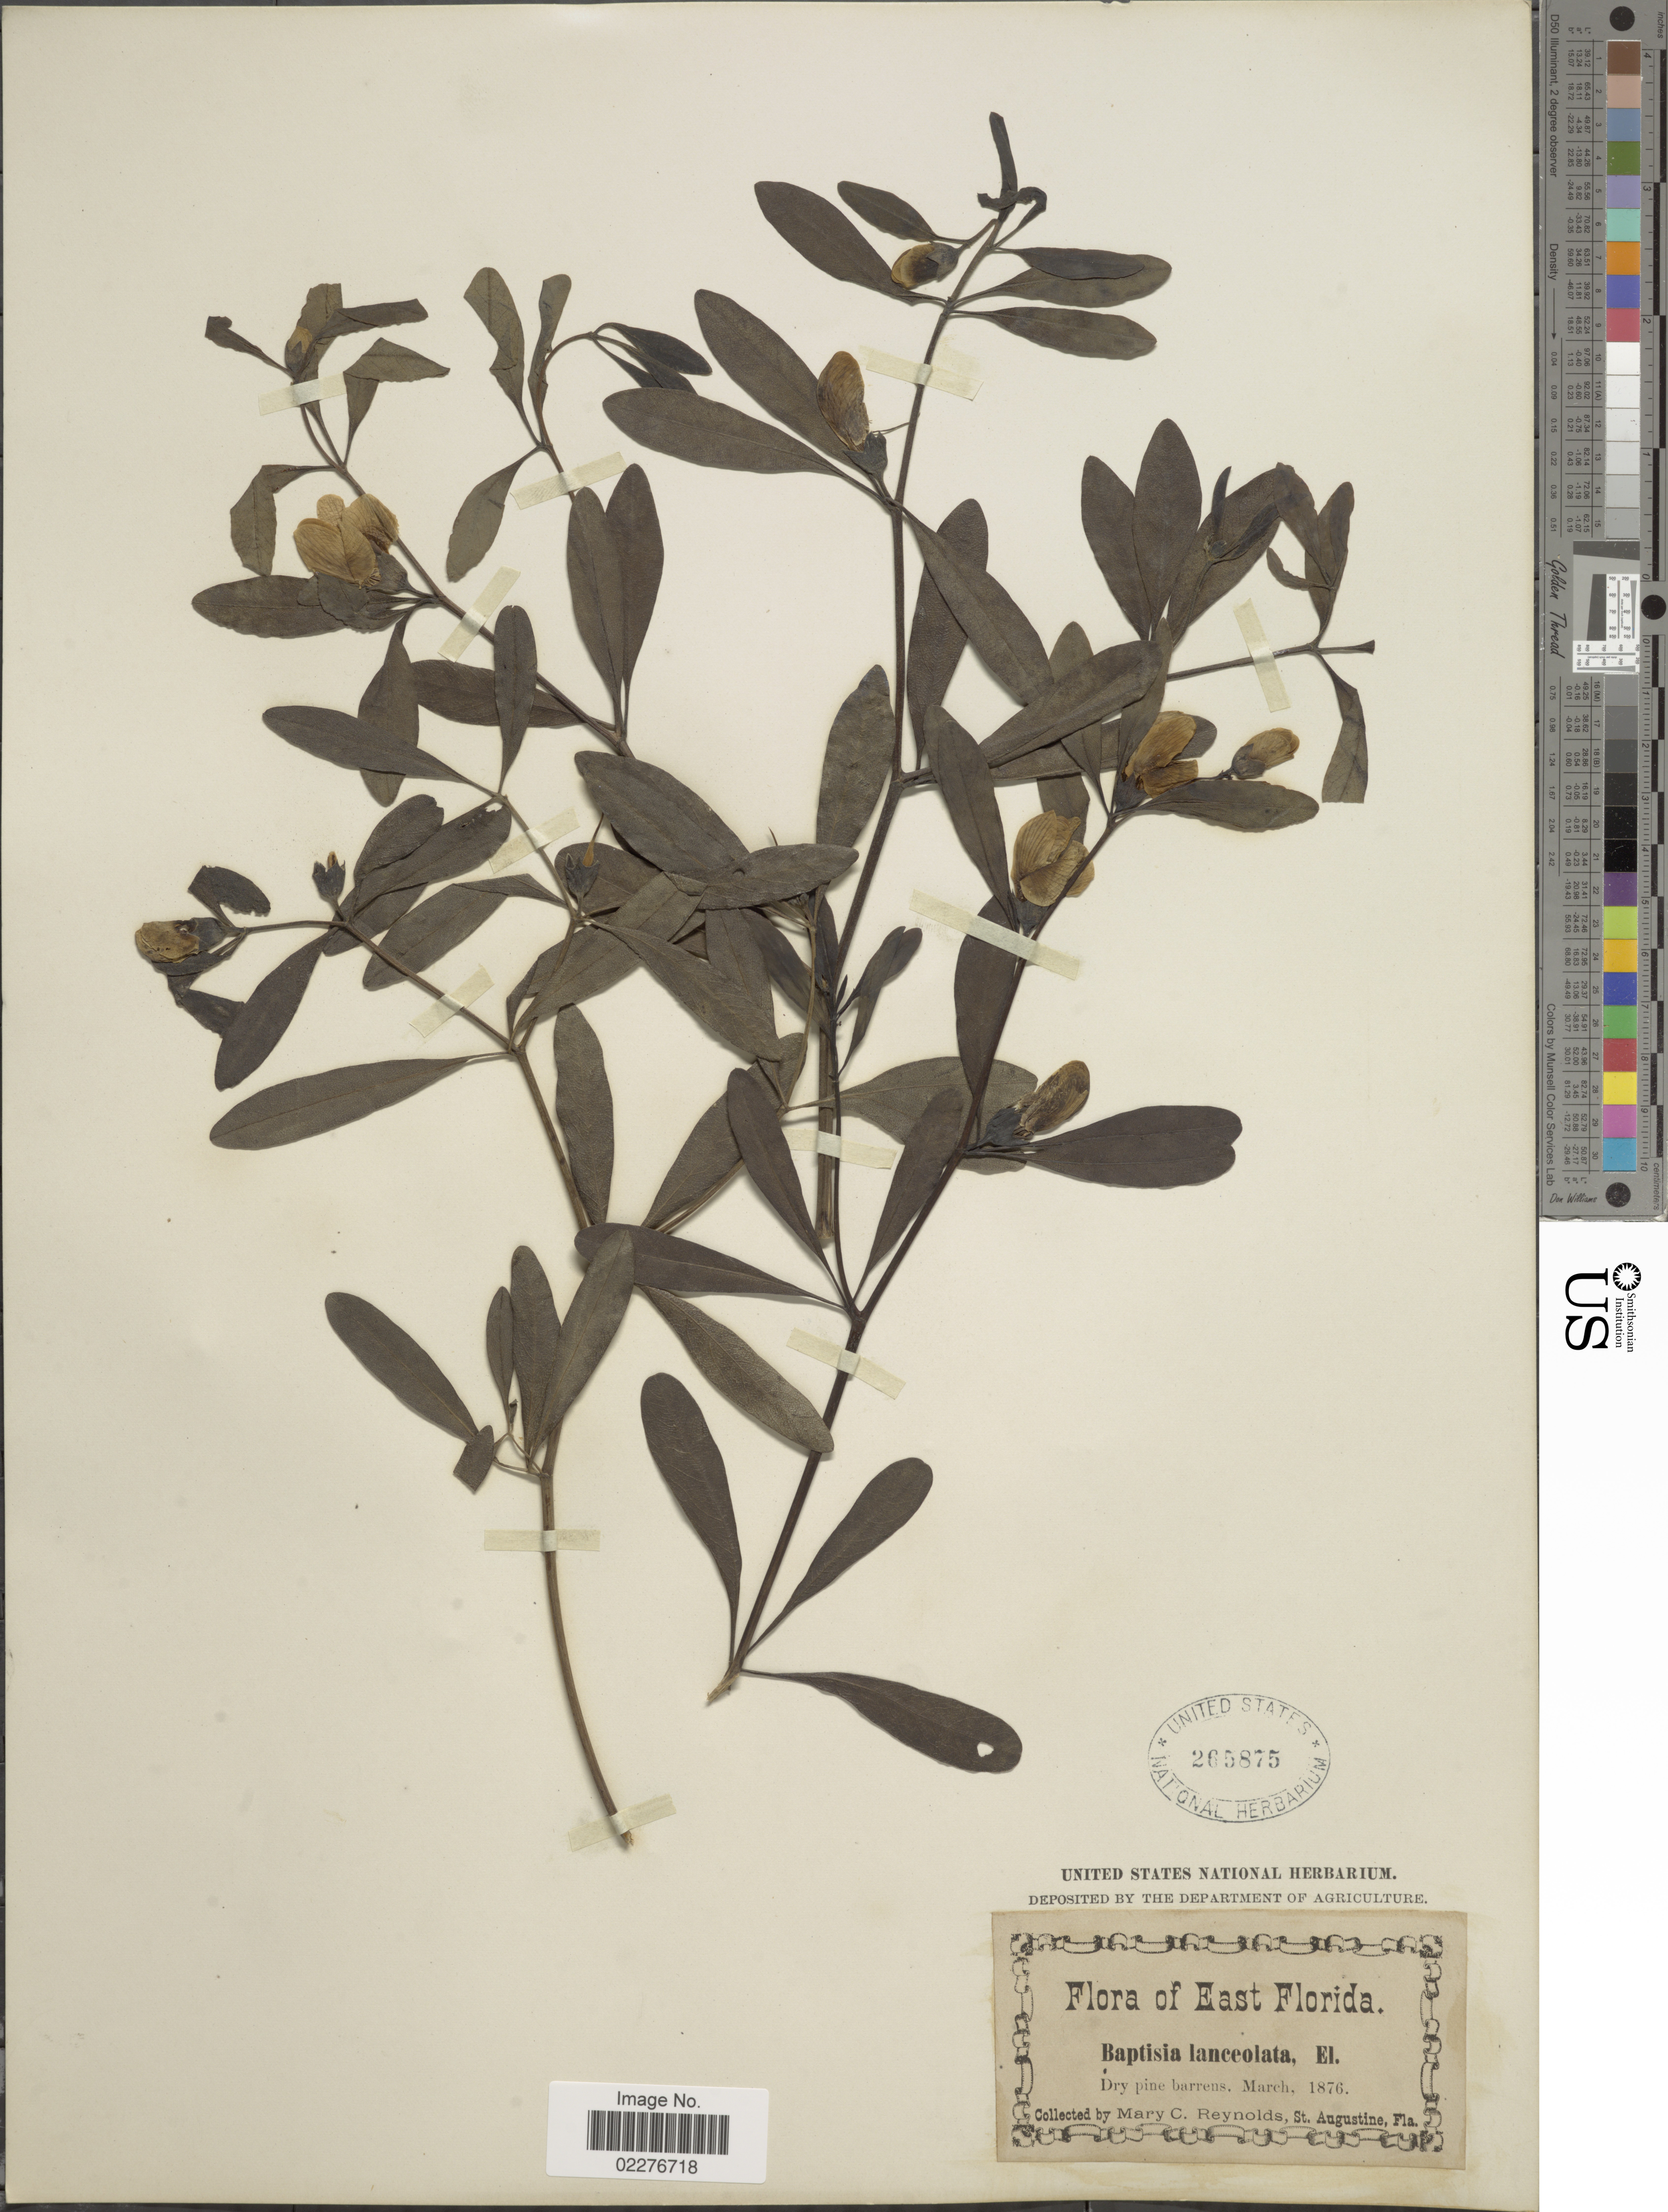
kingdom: Plantae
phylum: Tracheophyta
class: Magnoliopsida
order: Fabales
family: Fabaceae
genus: Baptisia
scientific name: Baptisia lanceolata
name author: (Walter) Elliott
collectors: M. Reynolds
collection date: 1876-03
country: United States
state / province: Florida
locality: East Florida, Dry pine barrens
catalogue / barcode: US 265875